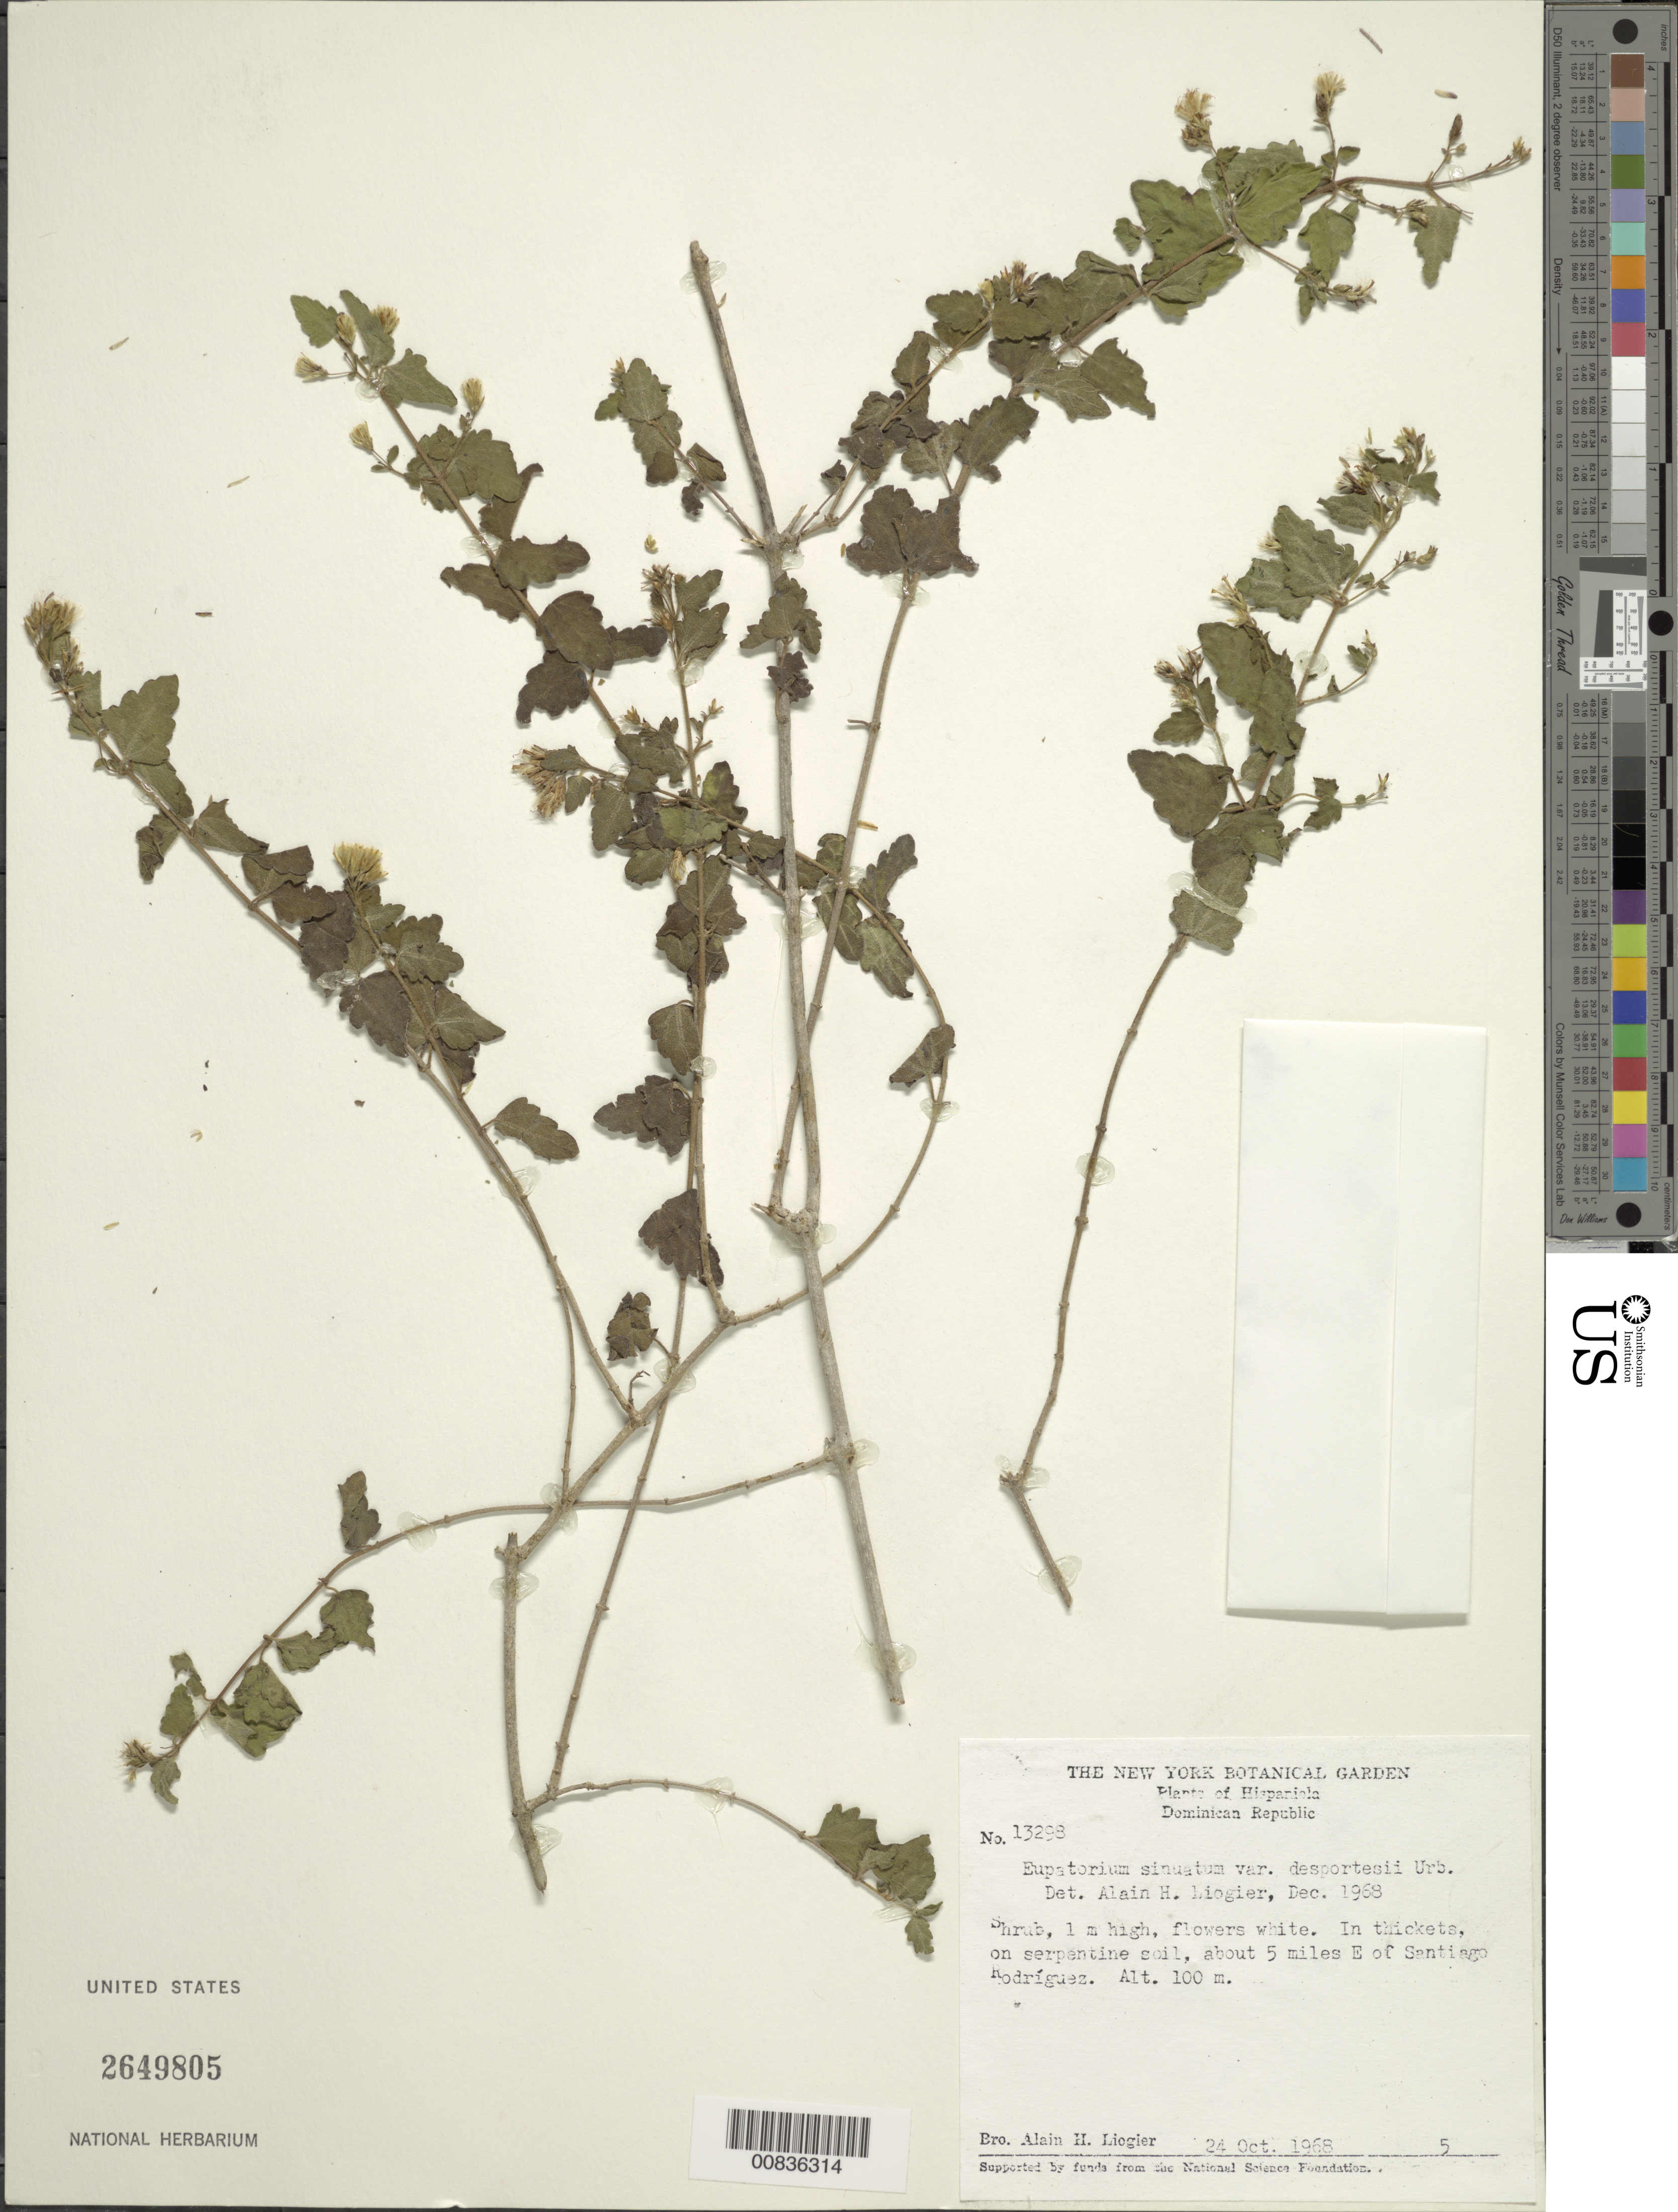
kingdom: Plantae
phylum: Tracheophyta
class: Magnoliopsida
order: Asterales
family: Asteraceae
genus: Chromolaena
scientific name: Chromolaena sinuata var. desportesii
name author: Urb.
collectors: A. H. Liogier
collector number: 13298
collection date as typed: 24 Oct 1968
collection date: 1968-10-24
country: Dominican Republic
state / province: Santiago Rodríguez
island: Hispaniola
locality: About 5 miles E of Santiago Rodríguez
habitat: In thickets on serpentine soil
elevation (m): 100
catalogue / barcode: US 2649805